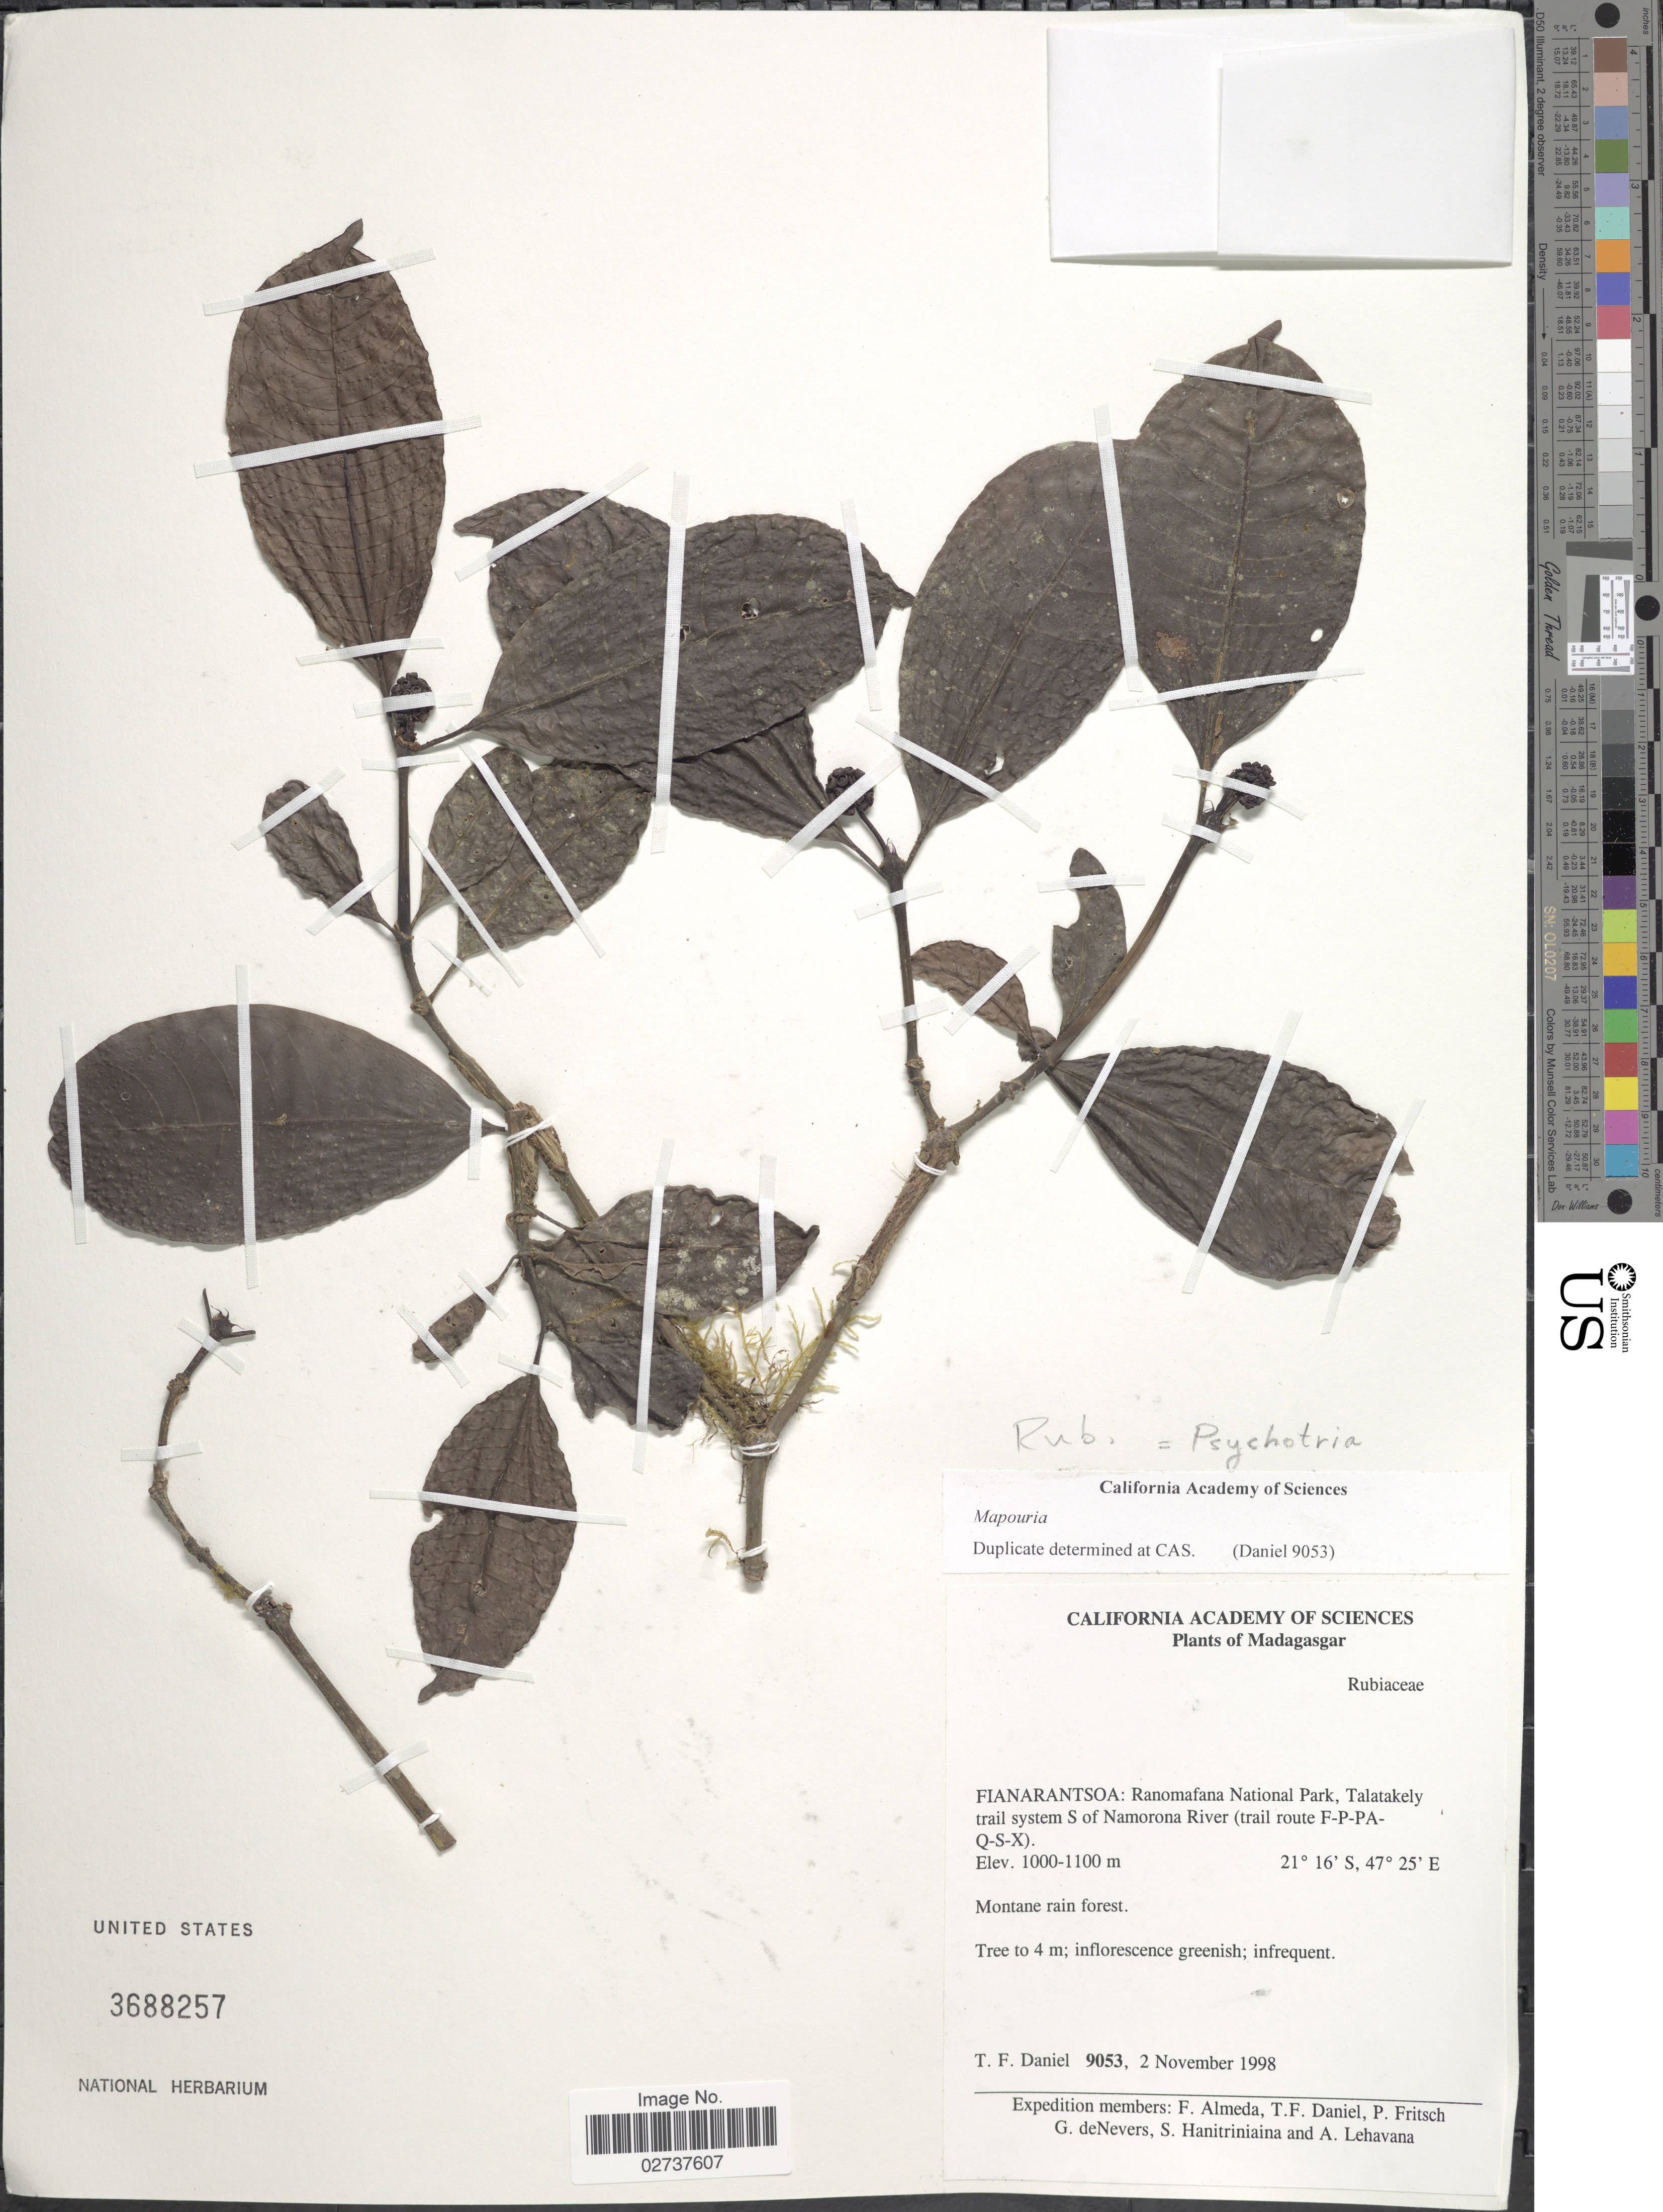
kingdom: Plantae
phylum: Tracheophyta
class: Magnoliopsida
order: Gentianales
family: Rubiaceae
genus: Psychotria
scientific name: Psychotria sp.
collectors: T. F. Daniel, F. Almeda, P. Fritsch, G. Nevers & et al.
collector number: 9053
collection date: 1998-11-02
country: Madagascar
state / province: Vatovavy Fitovinany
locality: Ranomafana National Park, Talatakely trail system S of Namorona River (trail route F-P-PA-Q-S-X).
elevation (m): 1000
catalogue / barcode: US 3688257